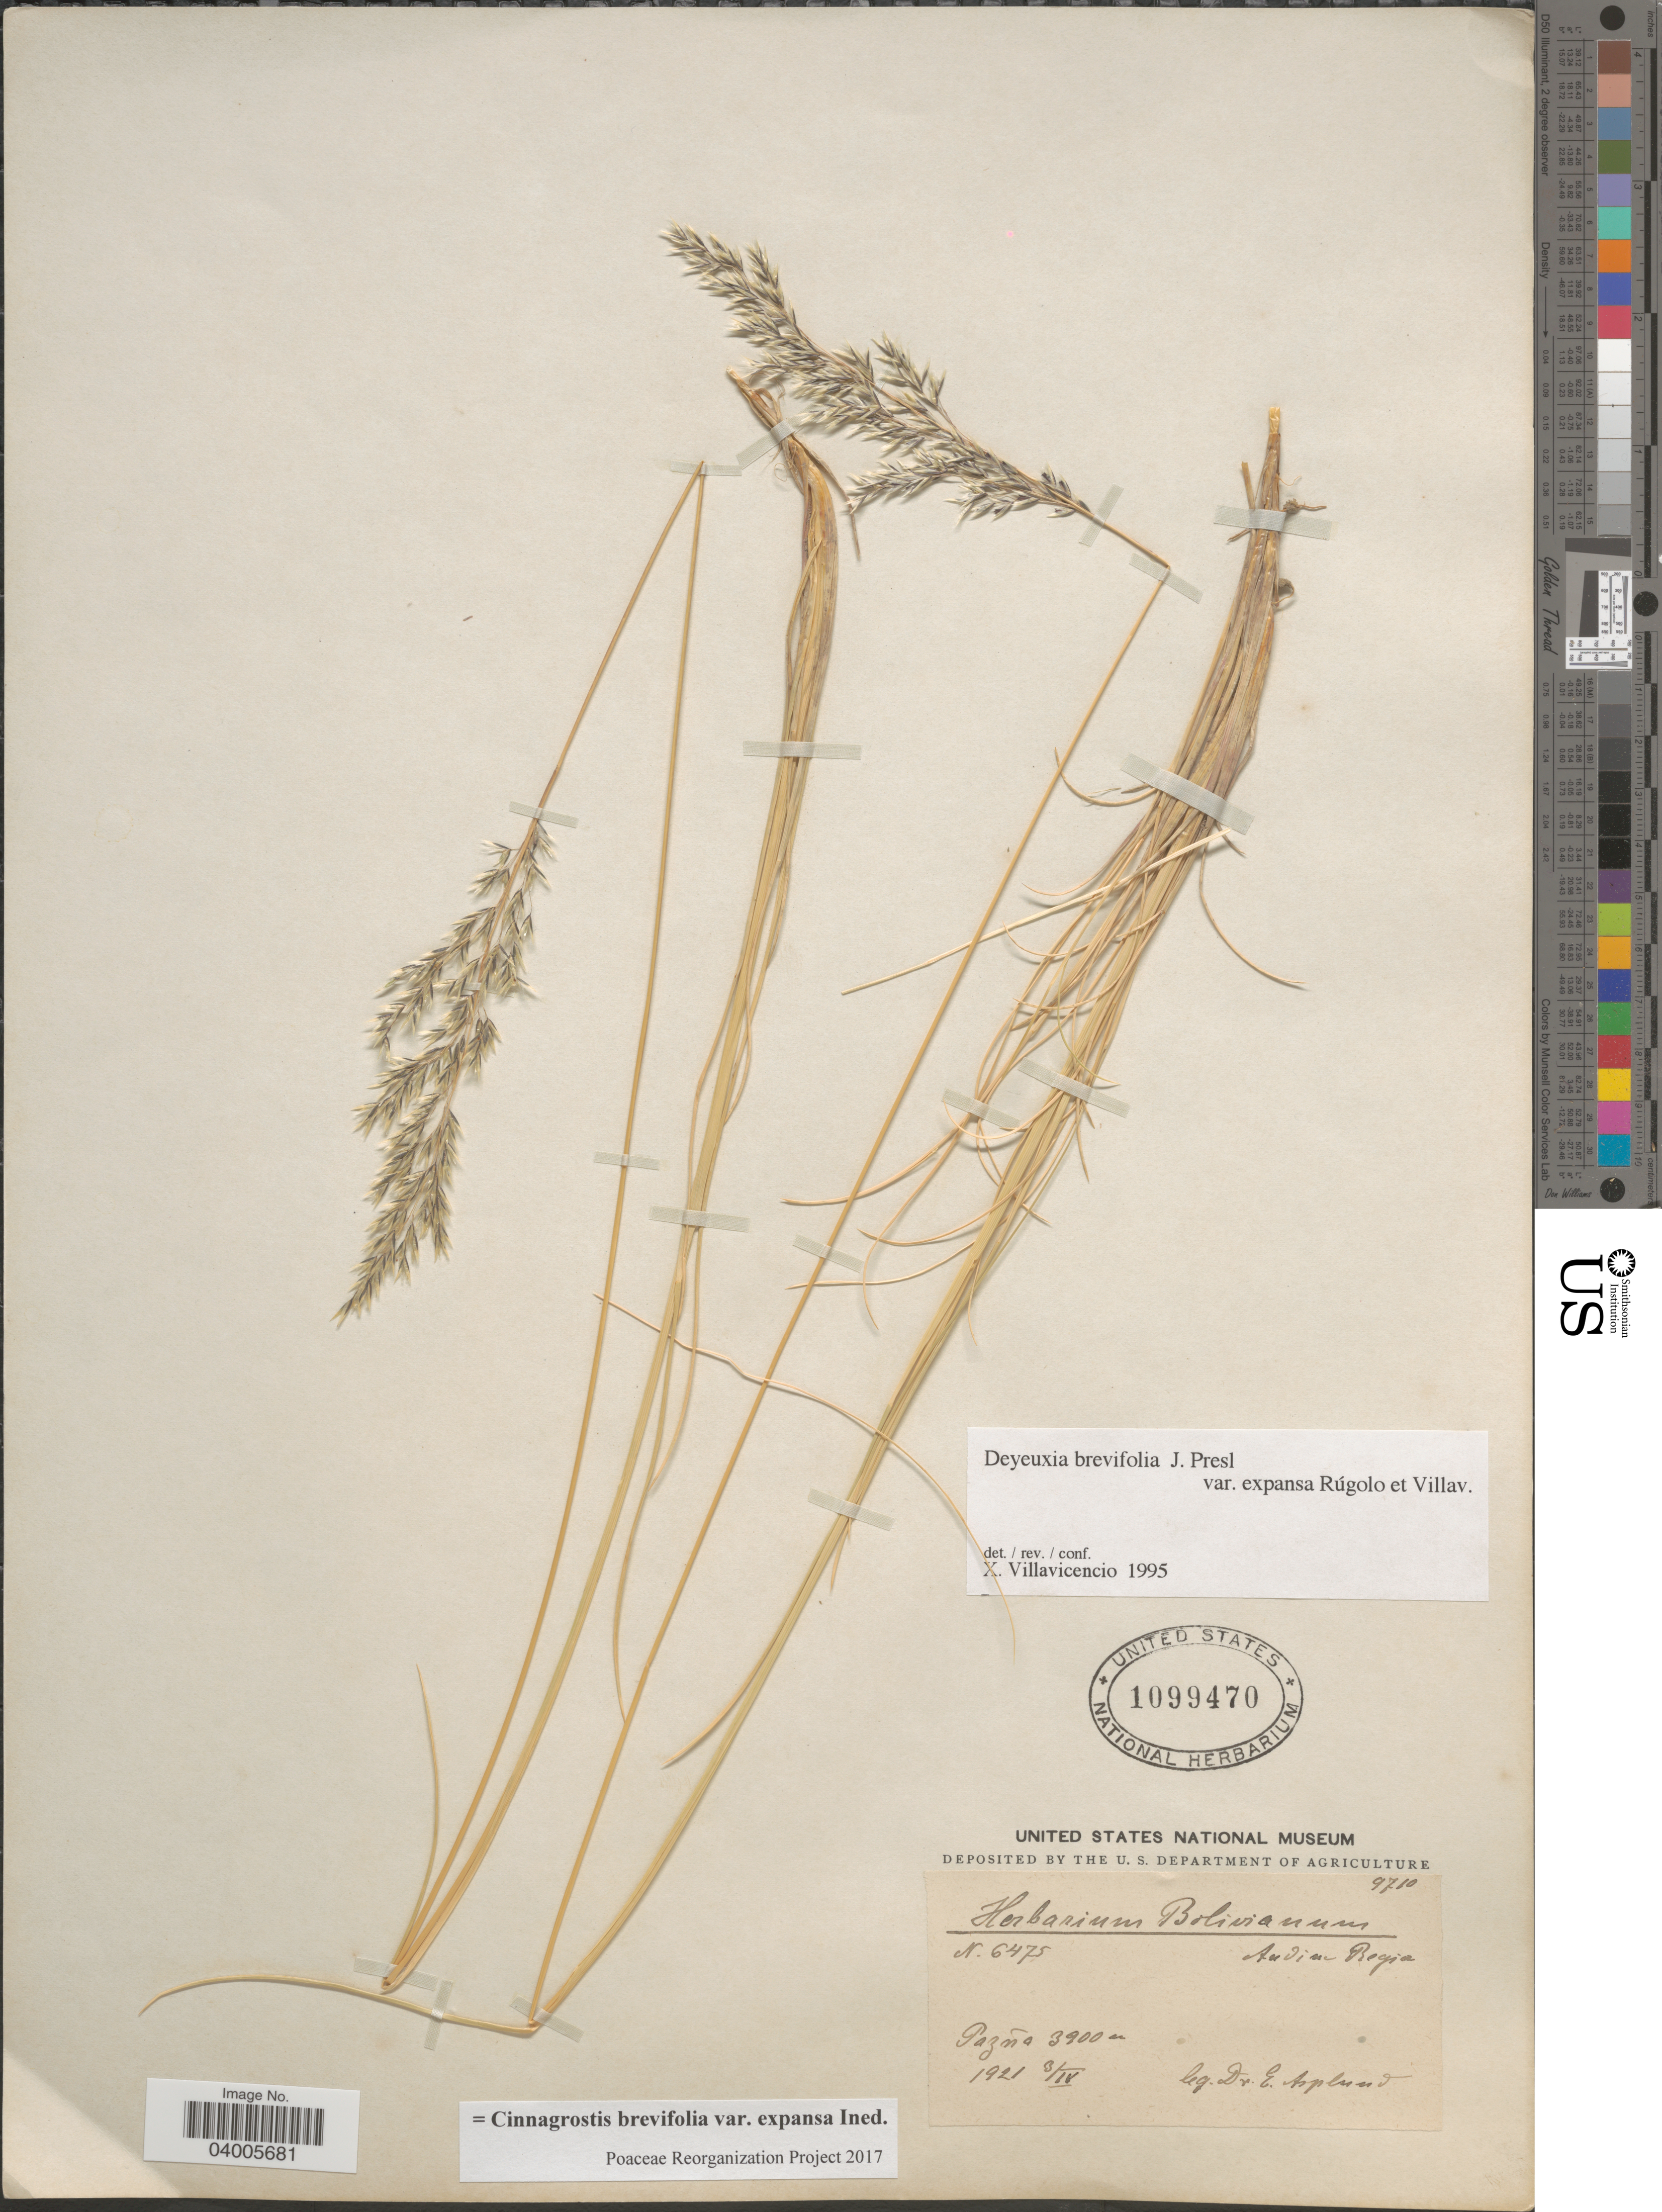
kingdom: Plantae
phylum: Tracheophyta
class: Liliopsida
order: Poales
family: Poaceae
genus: Cinnagrostis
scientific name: Cinnagrostis brevifolia var. expansa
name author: (Rúgolo & Villav.) P.M. Peterson et al.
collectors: E. Asplund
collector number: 6475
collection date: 1921-04-03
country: Bolivia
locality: Andina Region. Pazña.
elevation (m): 3900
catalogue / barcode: US 1099470